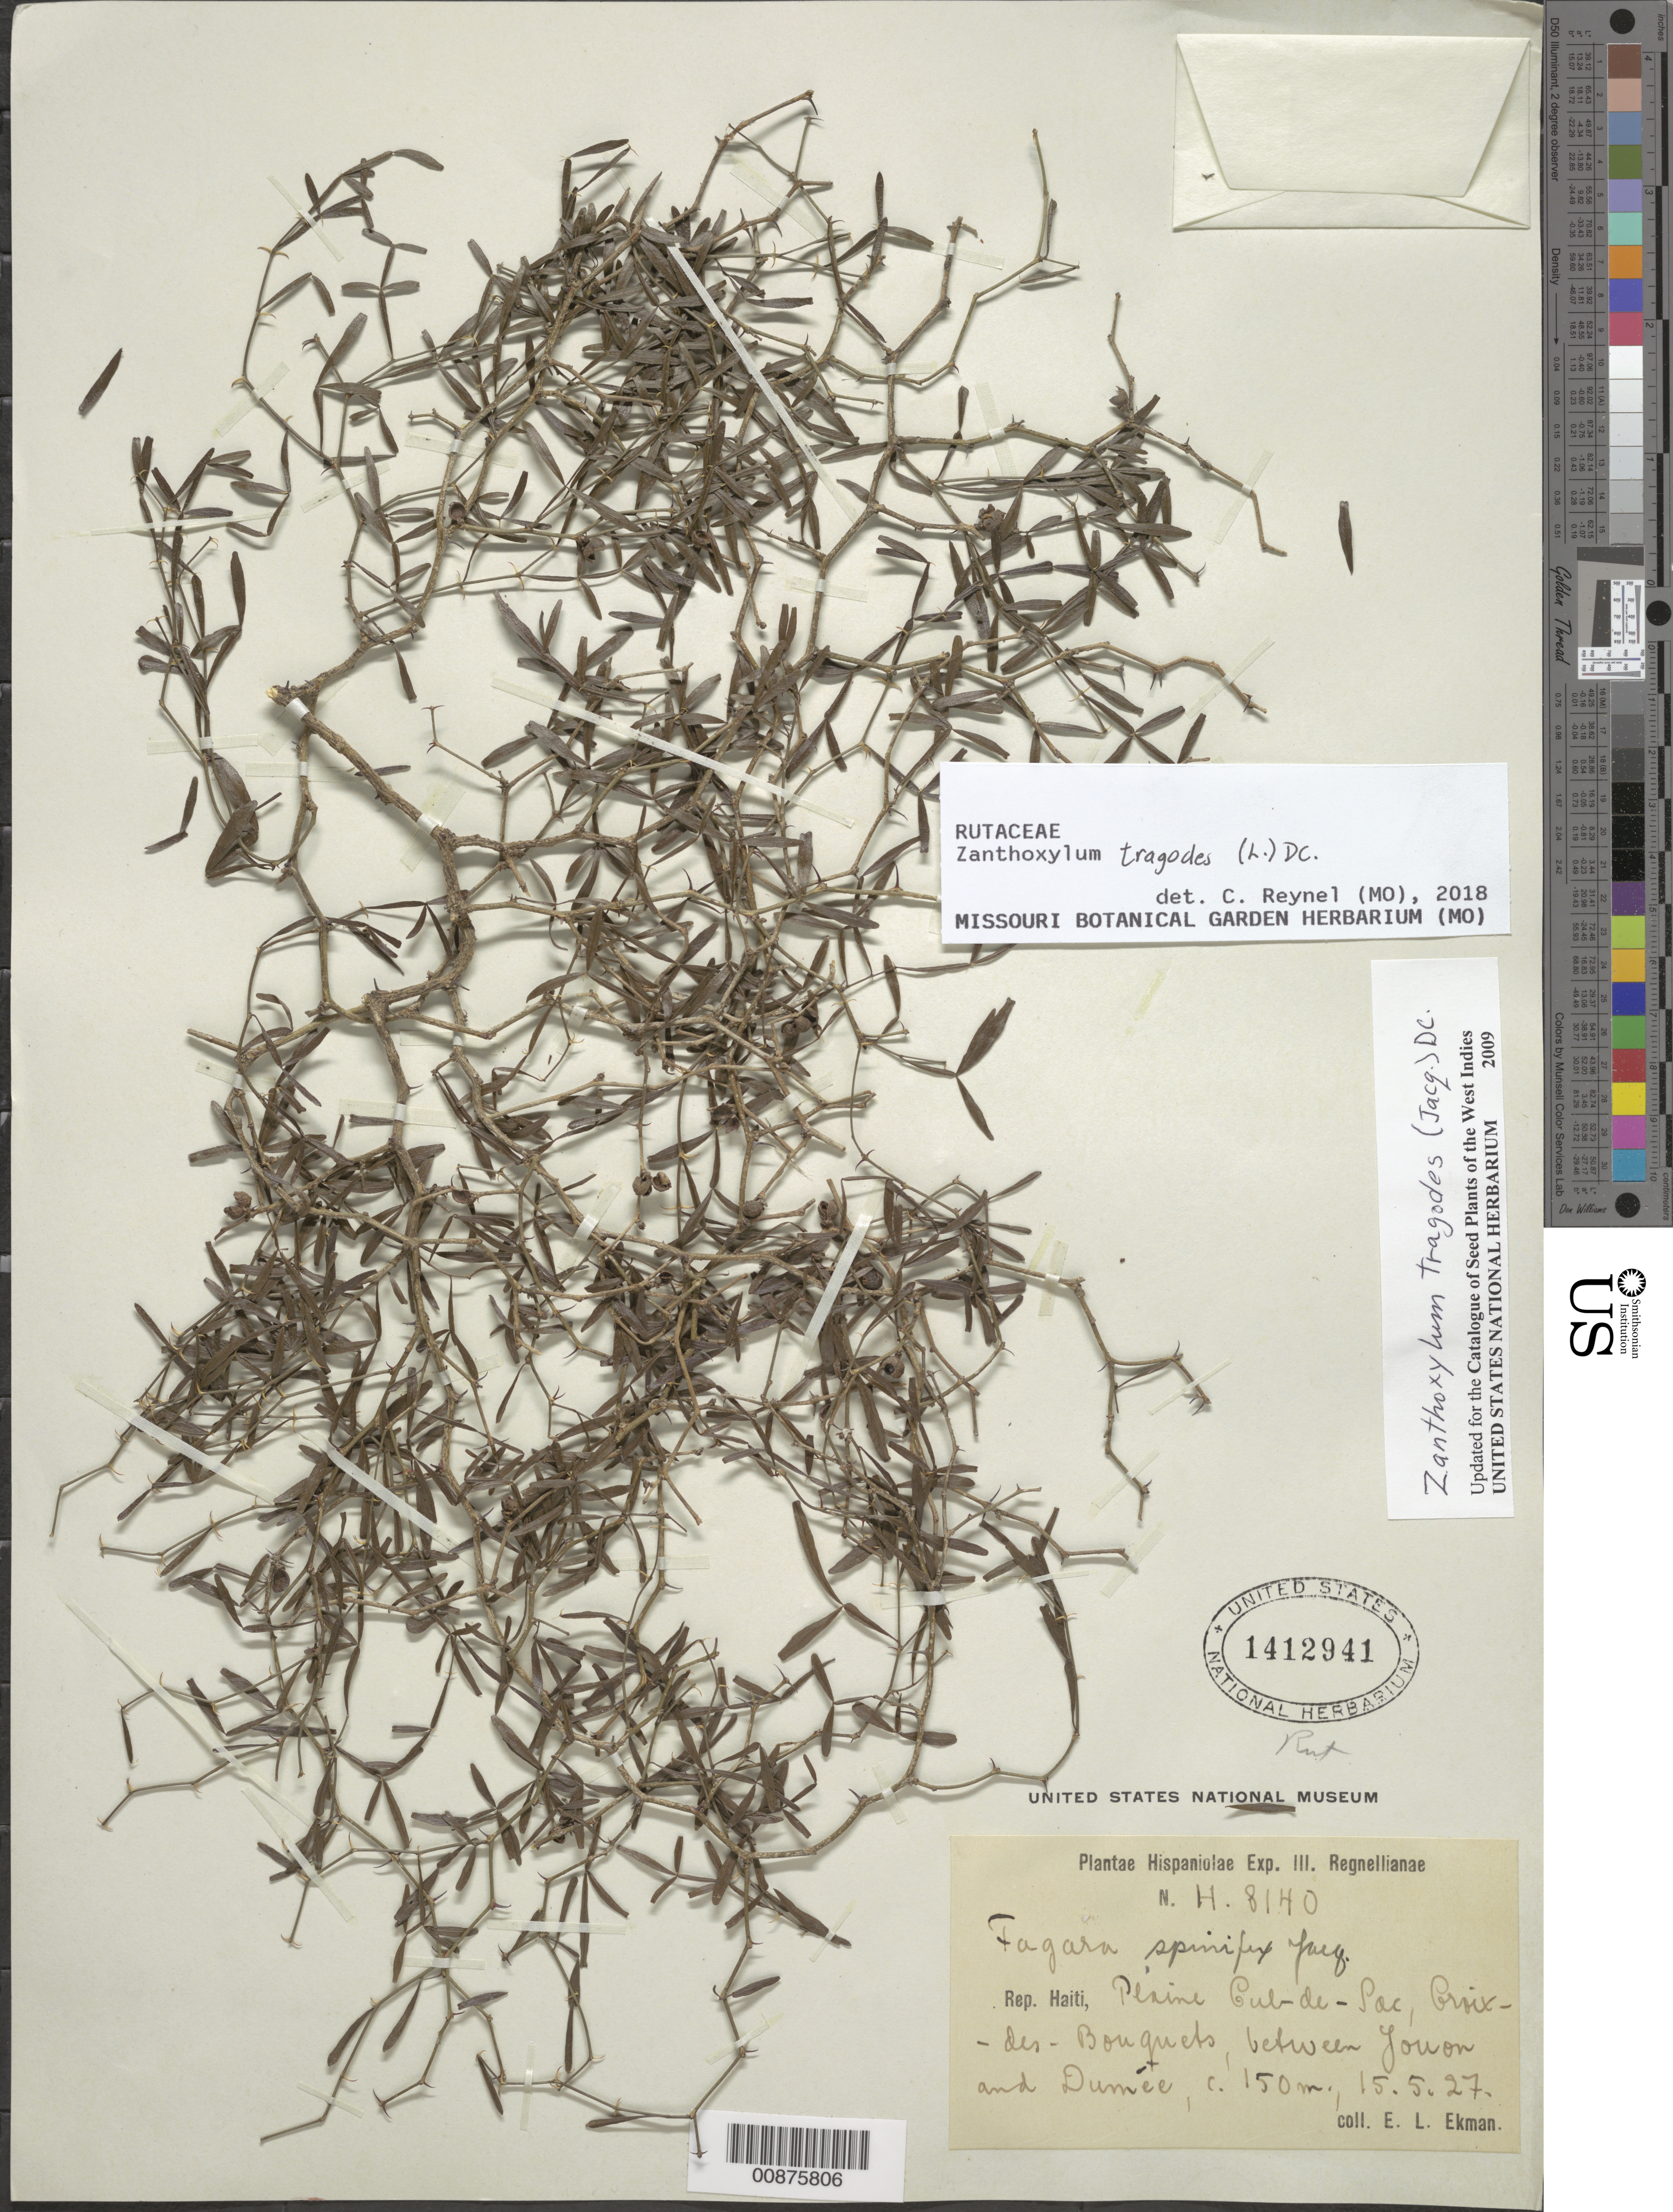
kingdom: Plantae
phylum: Tracheophyta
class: Magnoliopsida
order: Sapindales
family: Rutaceae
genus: Zanthoxylum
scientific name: Zanthoxylum tragodes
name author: (L.) DC.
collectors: E. L. Ekman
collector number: H 8140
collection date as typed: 15 May 1927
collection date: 1927-05-15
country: Haiti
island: Hispaniola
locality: Plaine Cul de Sac, Croix des Bouquets, between Jouon and Dunée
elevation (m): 150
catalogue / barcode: US 1412941